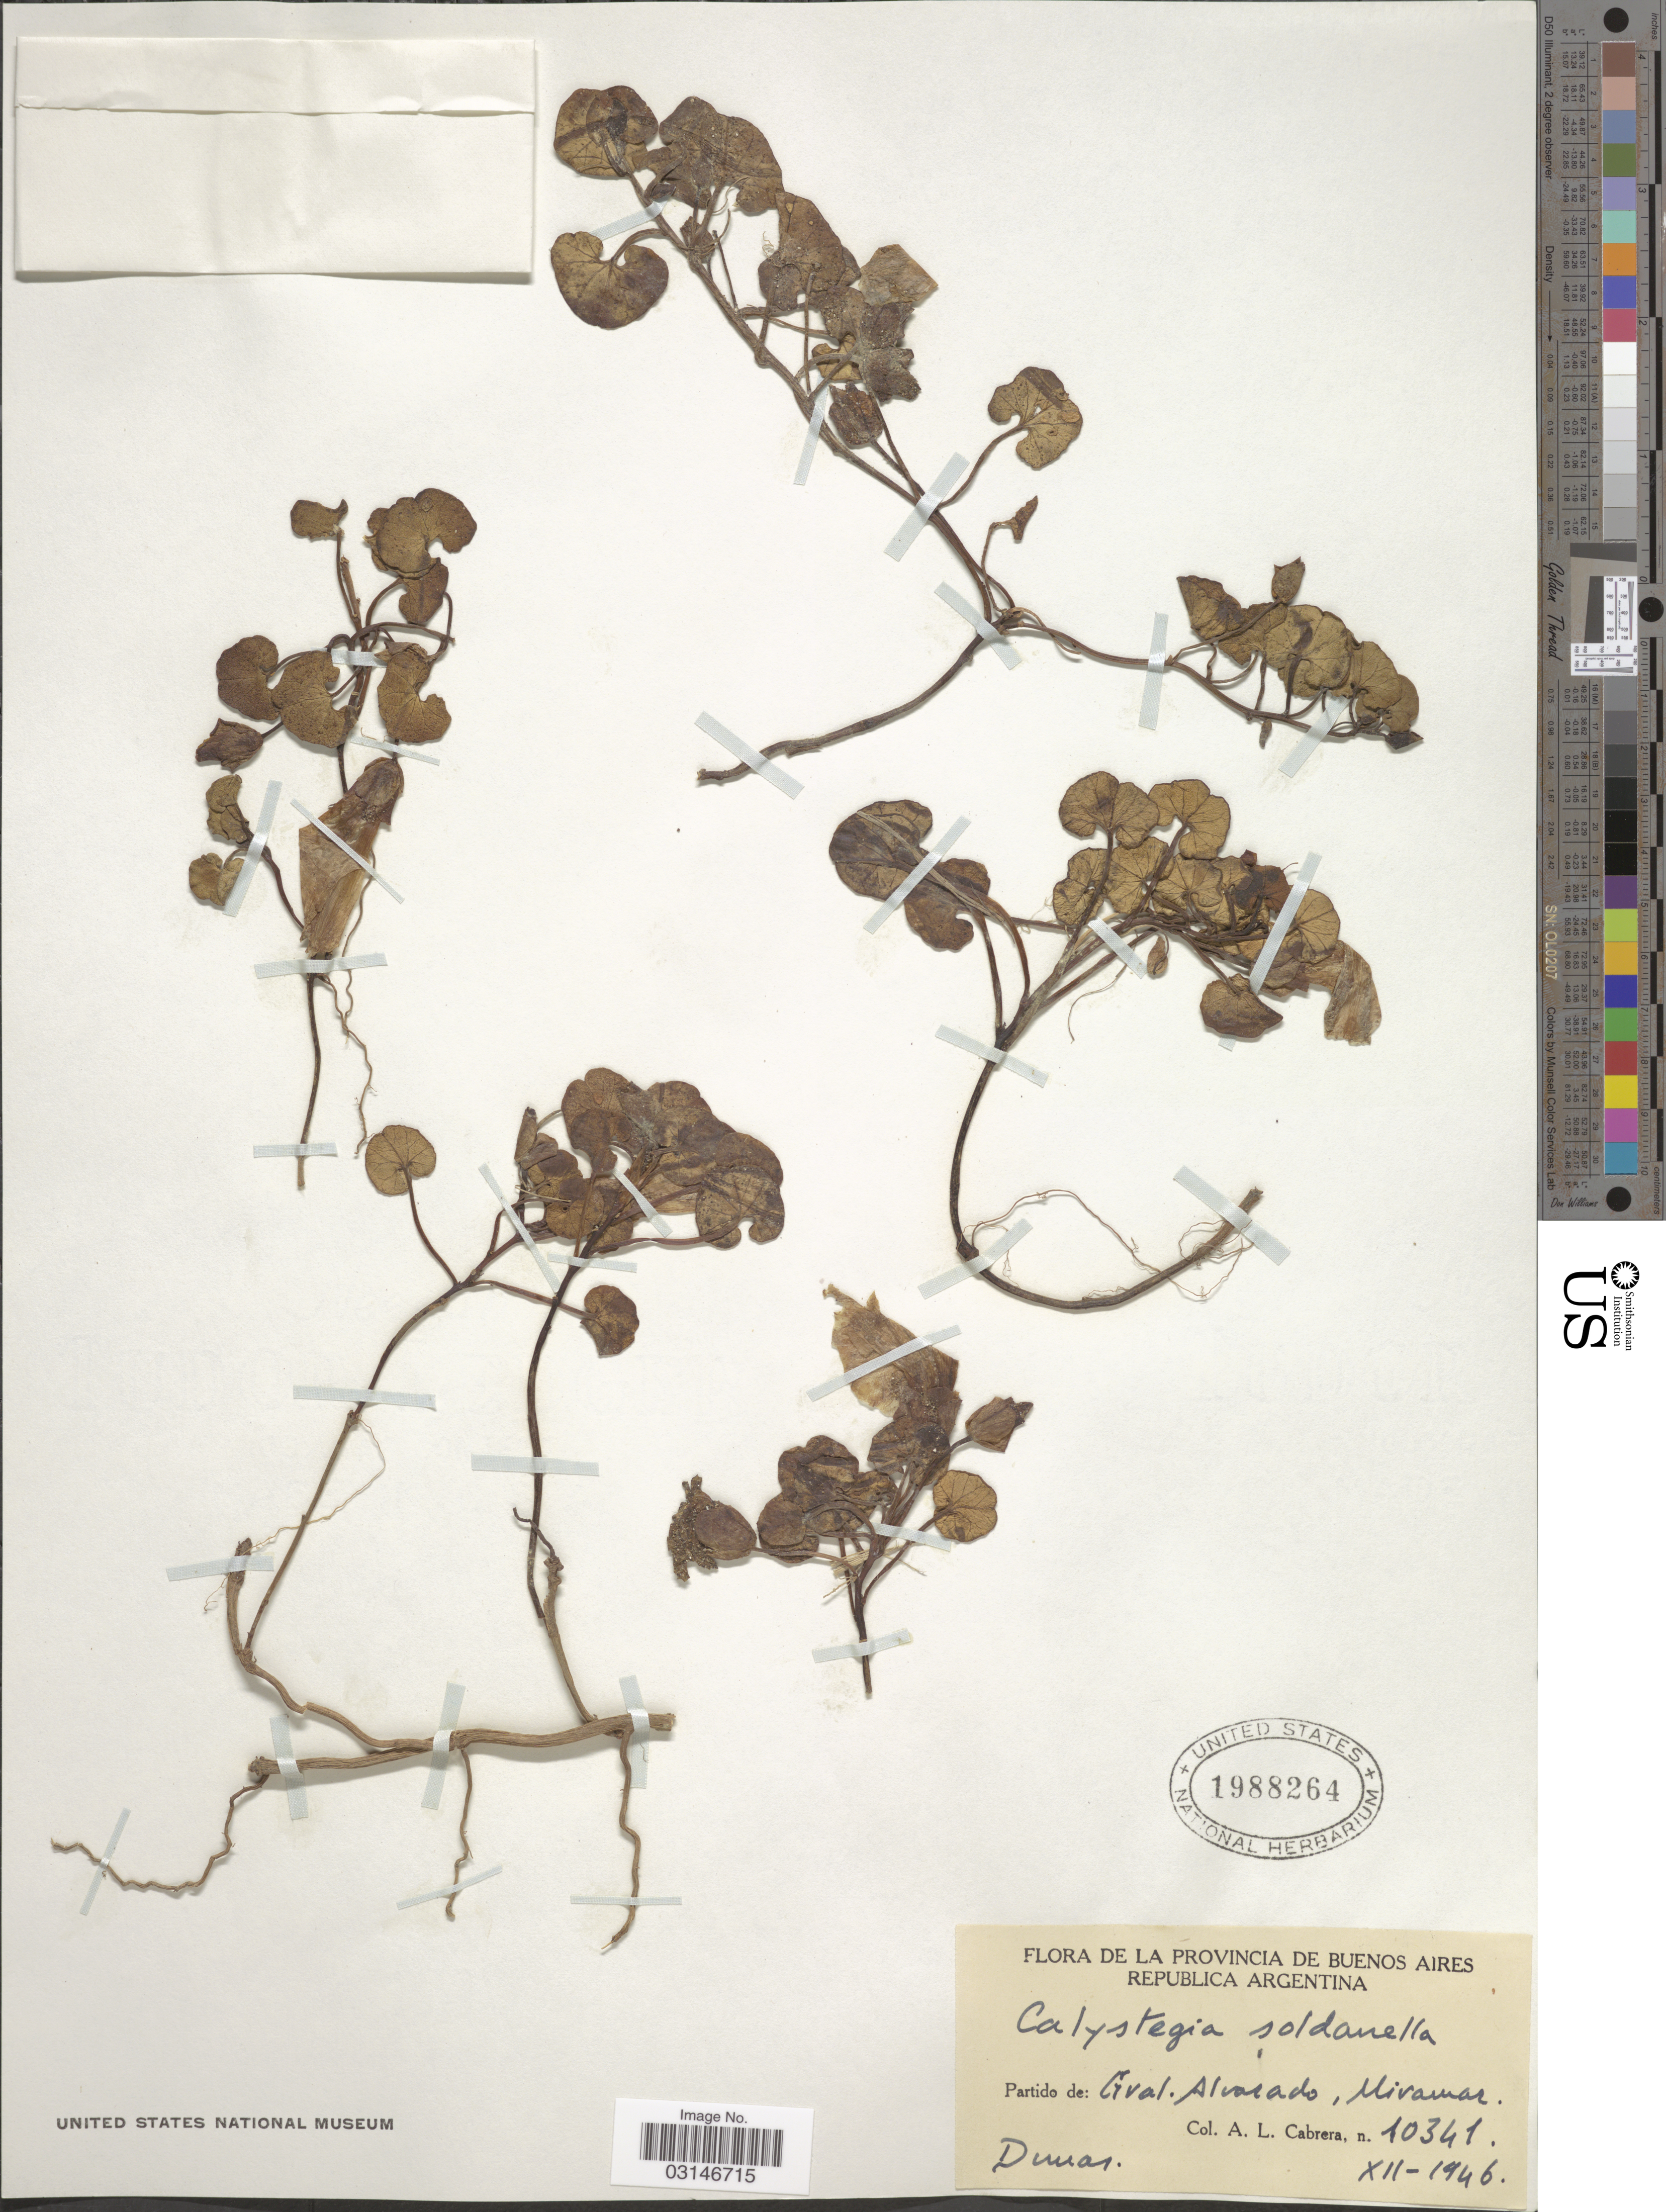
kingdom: Plantae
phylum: Tracheophyta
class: Magnoliopsida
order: Solanales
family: Convolvulaceae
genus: Calystegia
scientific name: Calystegia soldanella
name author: (L.) R. Br.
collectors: A. L. Cabrera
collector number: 10341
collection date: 1946-12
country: Argentina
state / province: Buenos Aires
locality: Republica Argentina. Partido de: Gral Alvarado, Miramar.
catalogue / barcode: US 1988264